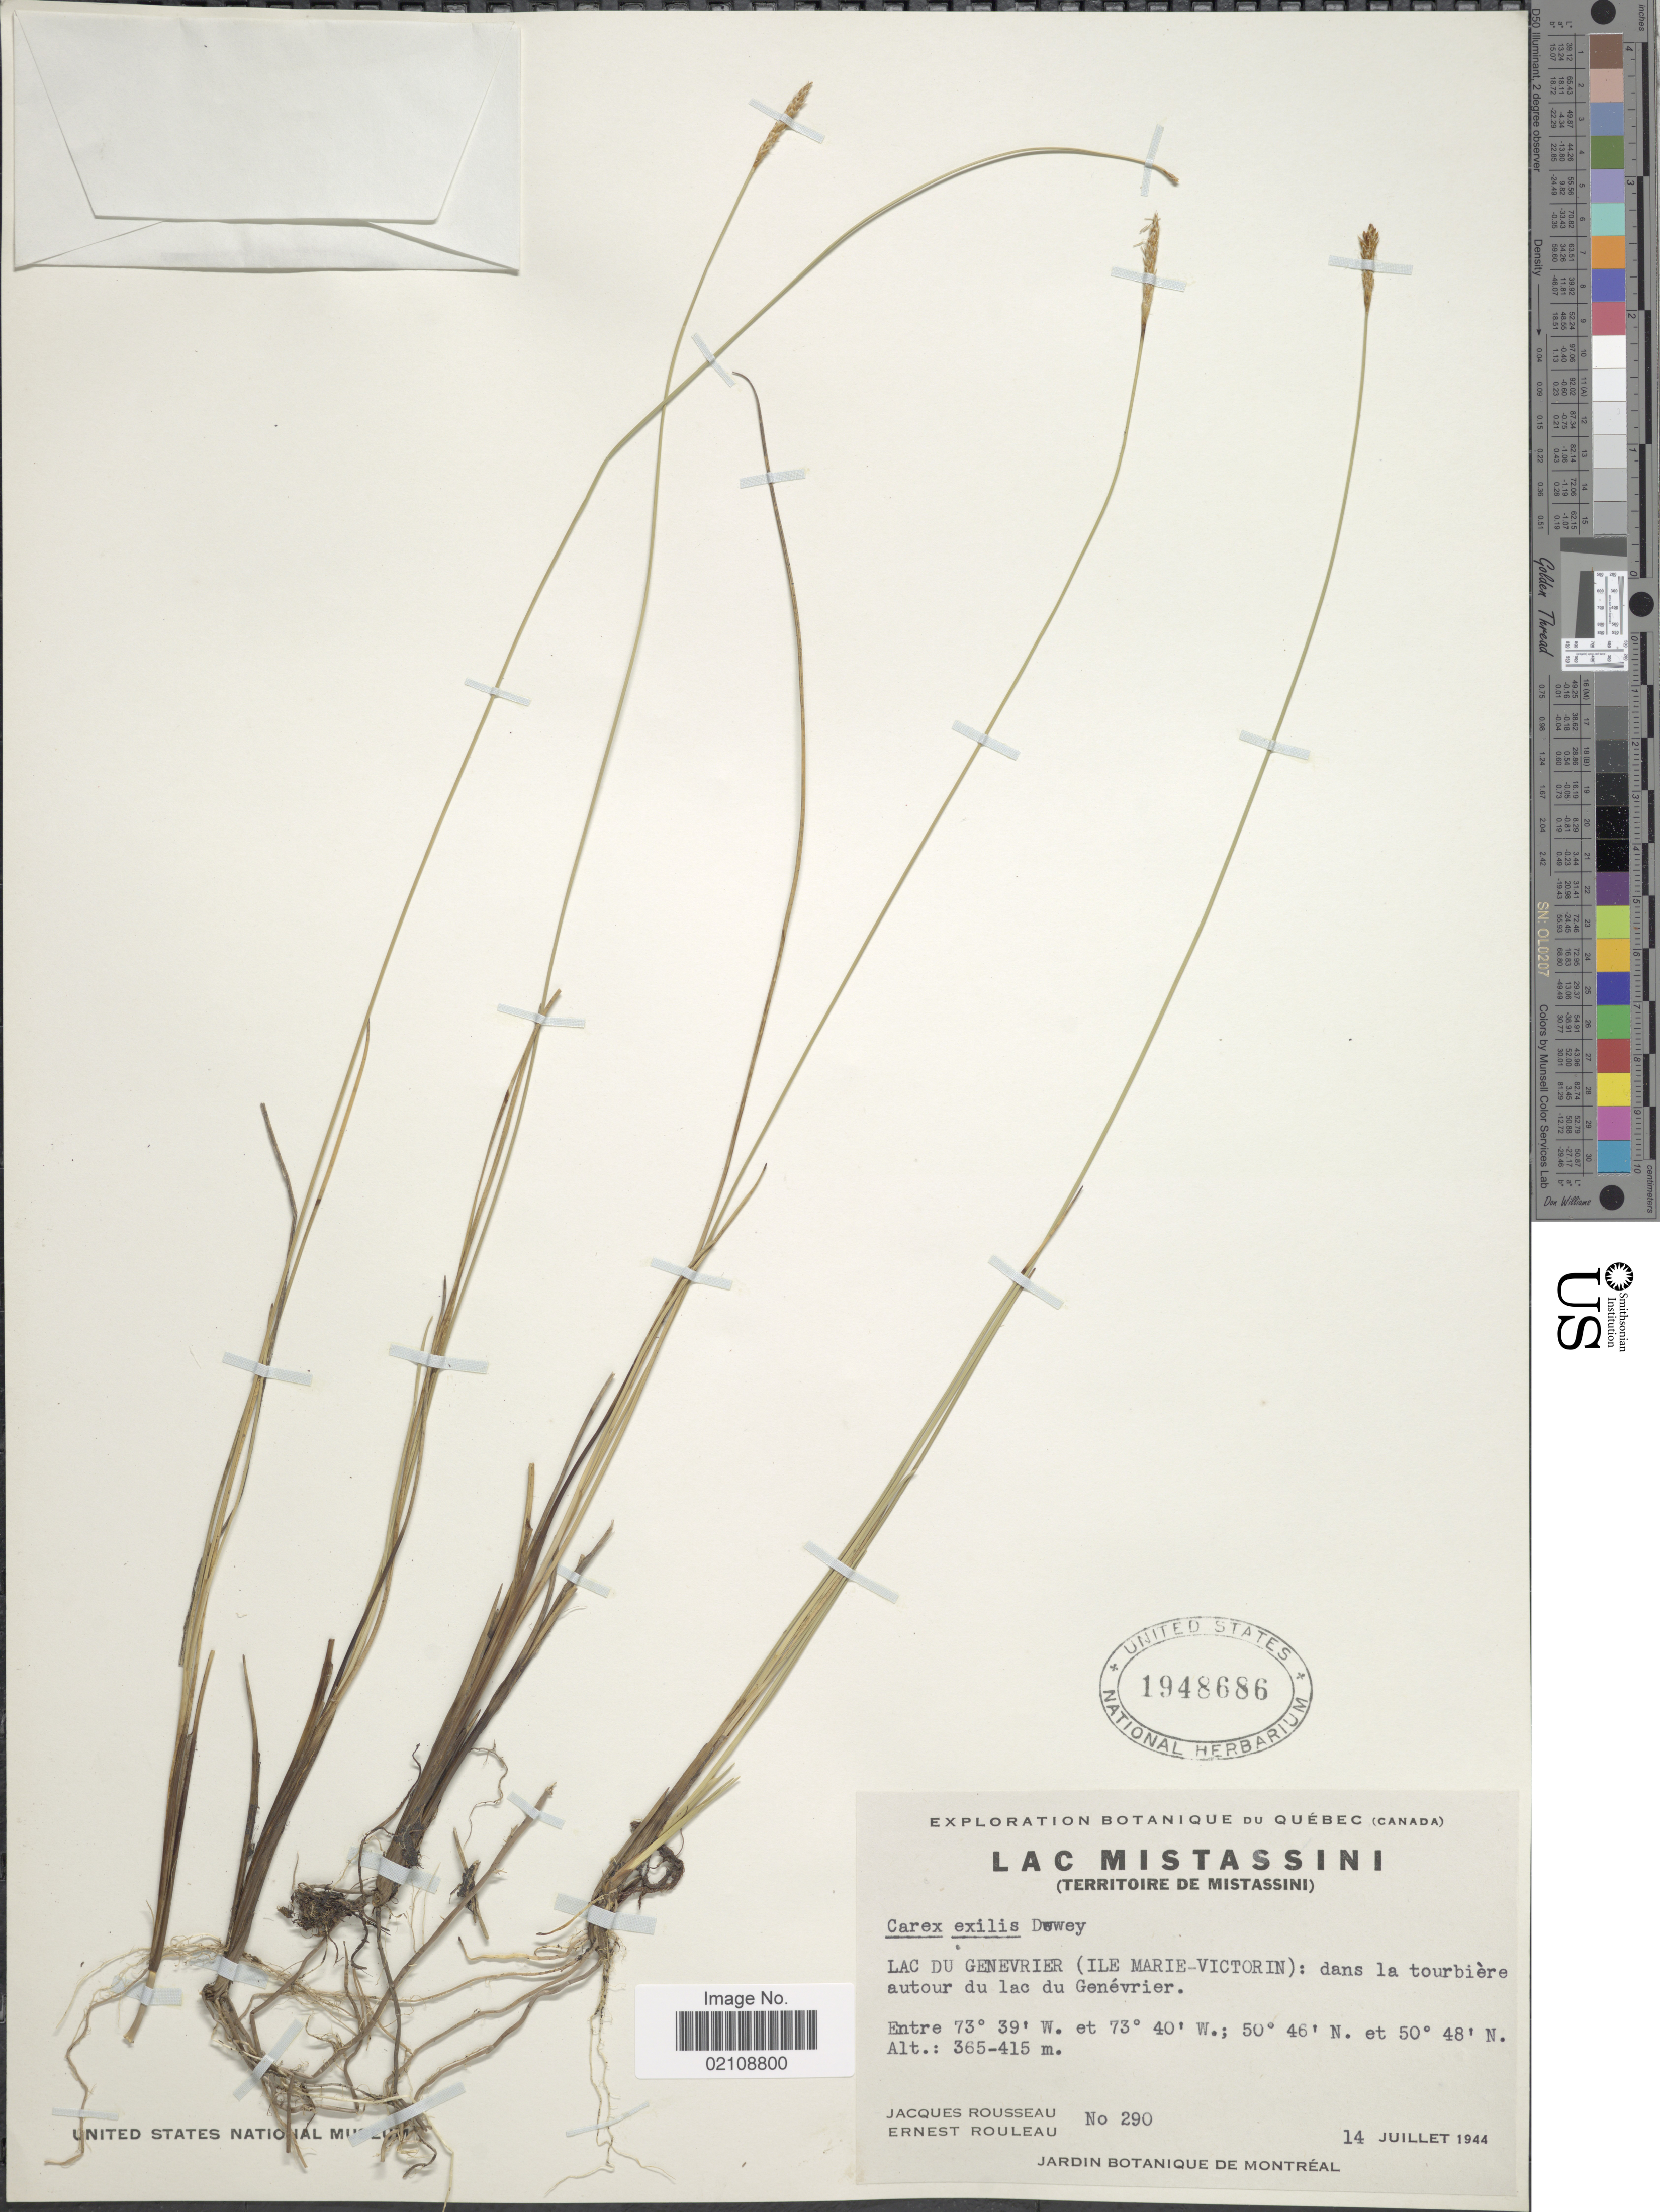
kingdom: Plantae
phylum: Tracheophyta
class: Liliopsida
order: Poales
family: Cyperaceae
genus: Carex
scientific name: Carex exilis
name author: Dewey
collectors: J. Rousseau & E. Rouleau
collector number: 290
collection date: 1944-07-14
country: Canada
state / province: Quebec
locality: Lac Mistassini, (Territoire de Mistassini) Lac Du Genevrier (Ile Marie-Victorin): dans la tourbiere autour du lac du Genevrier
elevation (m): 365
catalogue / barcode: US 1948686